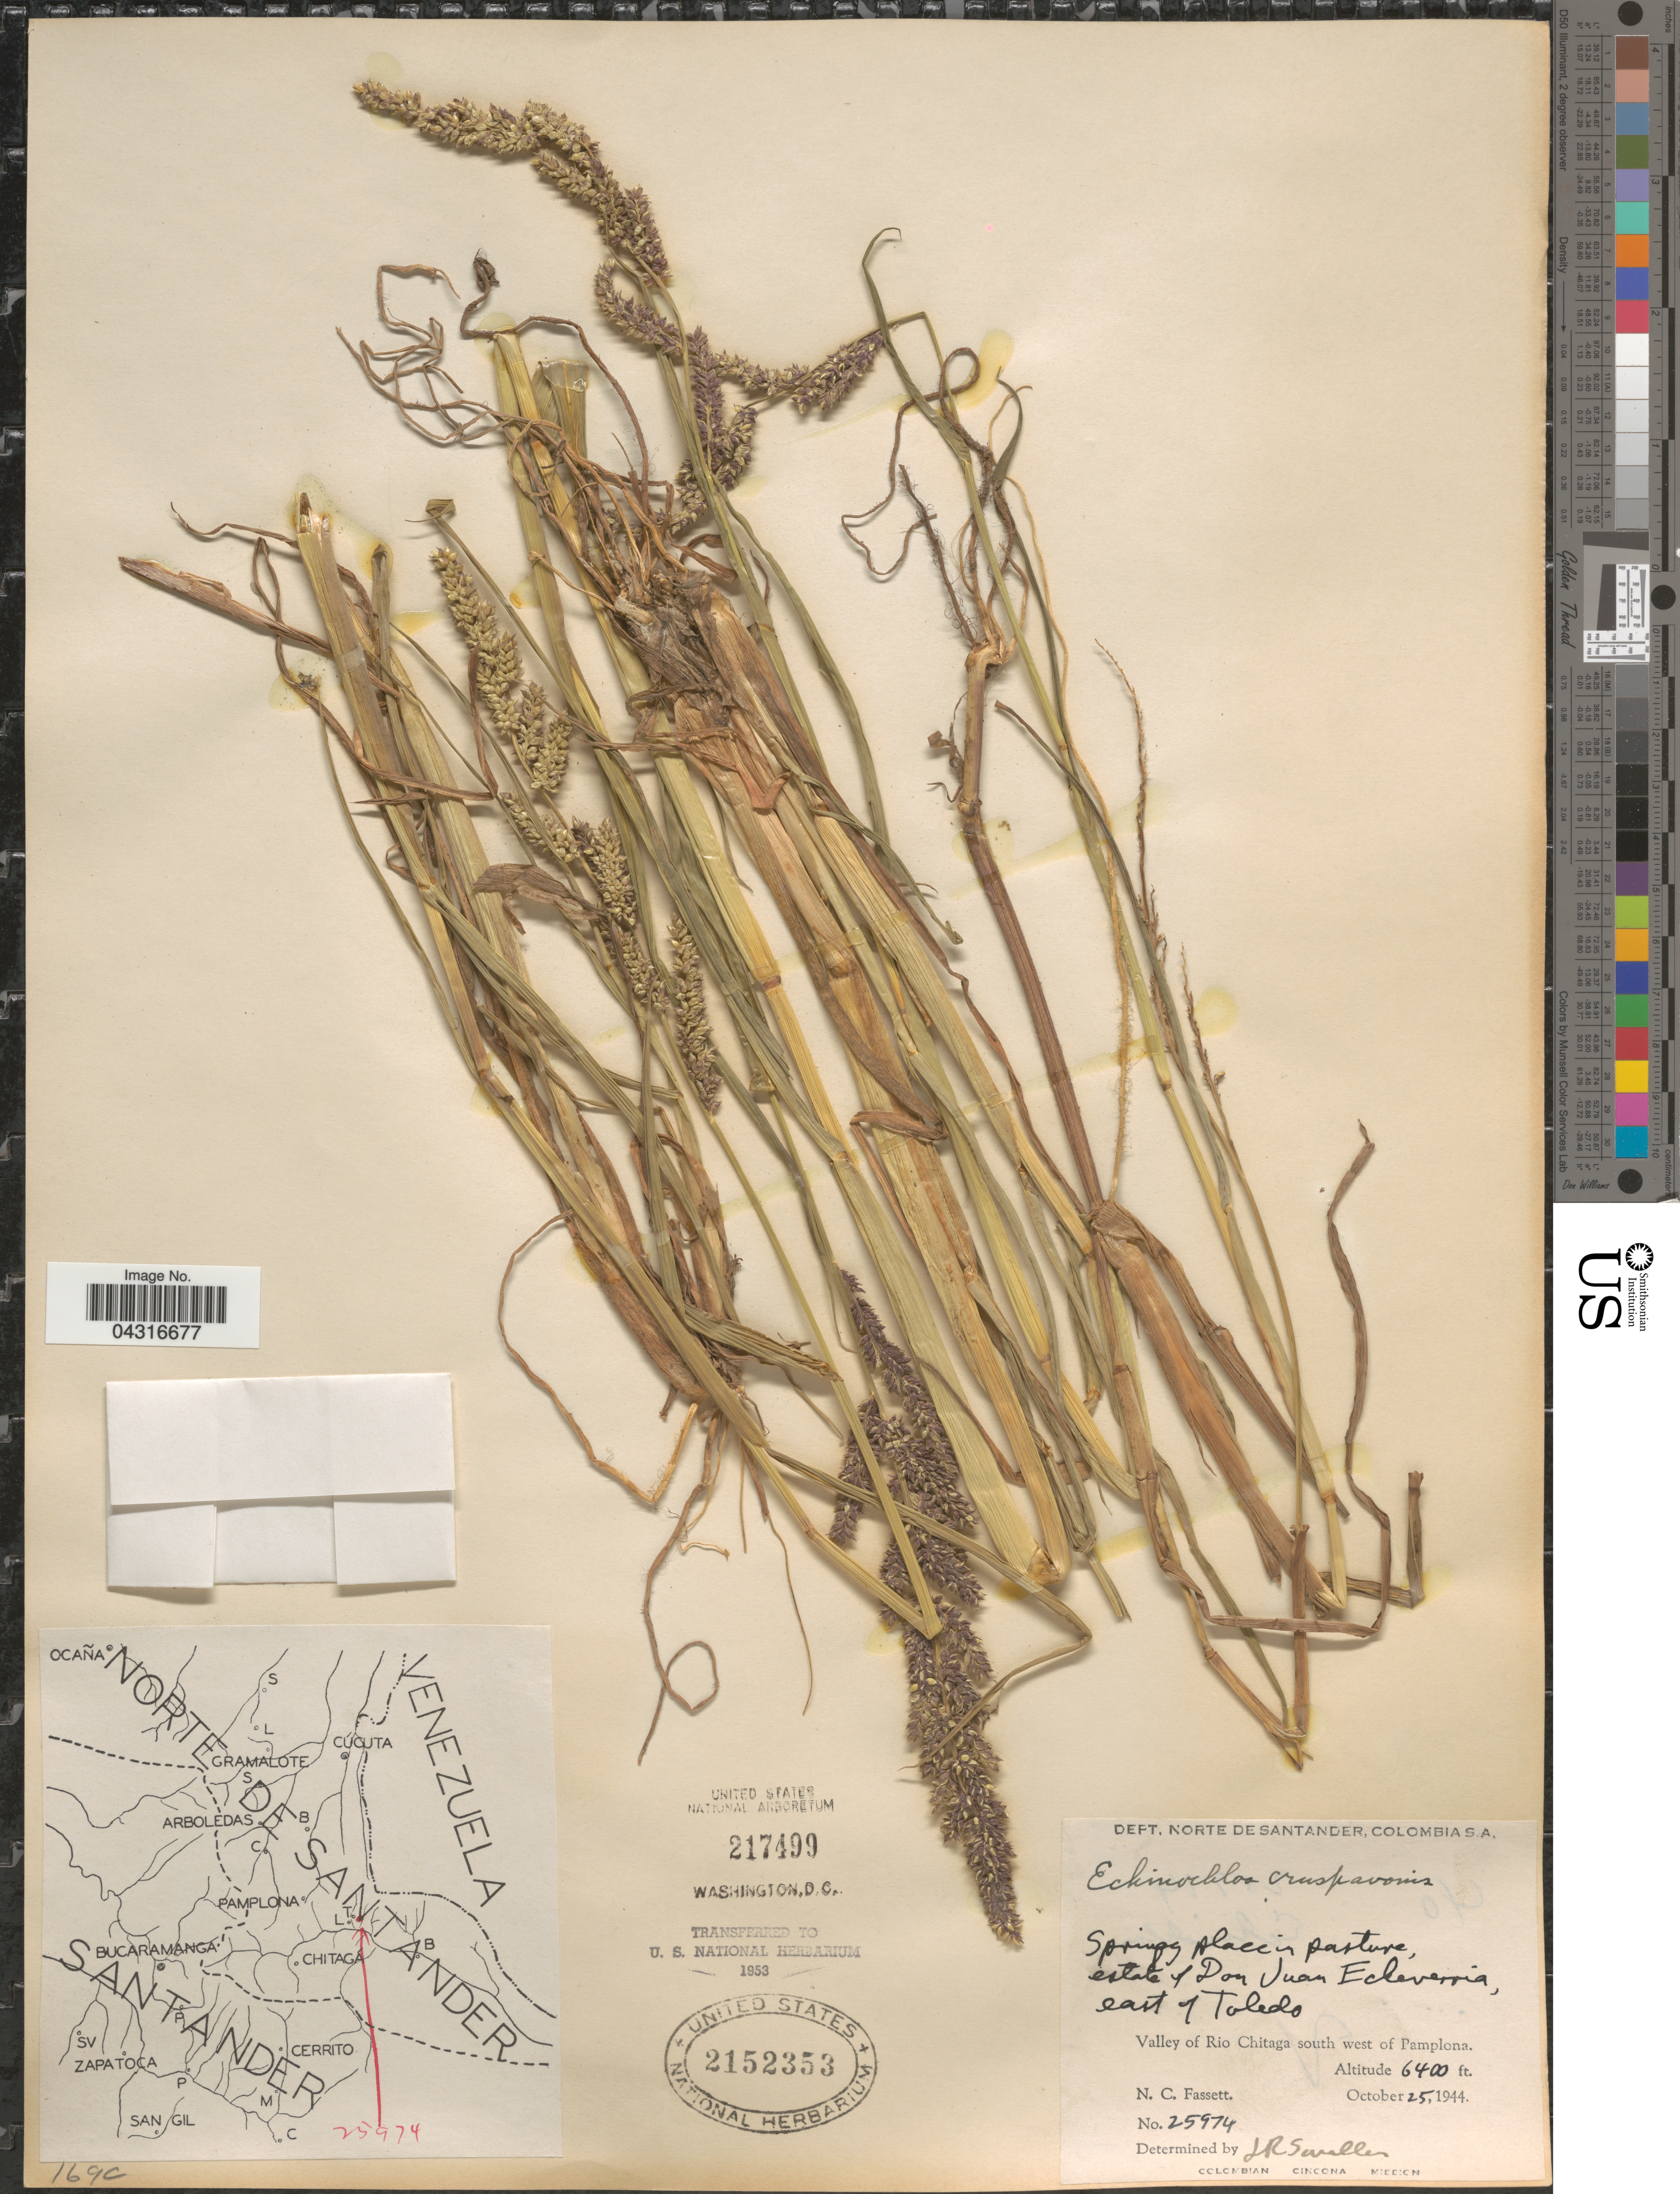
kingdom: Plantae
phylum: Tracheophyta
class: Liliopsida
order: Poales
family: Poaceae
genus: Echinochloa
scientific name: Echinochloa crus-pavonis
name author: (Kunth) Schult.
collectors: N. C. Fassett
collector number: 25974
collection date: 1944-10-25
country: Colombia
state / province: Norte de Santander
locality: Dept. Norte de Santander. Springy place in pasture, estate of Don Juan Echeverria, east of Toledo. Valley of Rio Chitaga south west of Pamplona. Colombian Cincona Mission.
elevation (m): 1951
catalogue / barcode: US 2152353